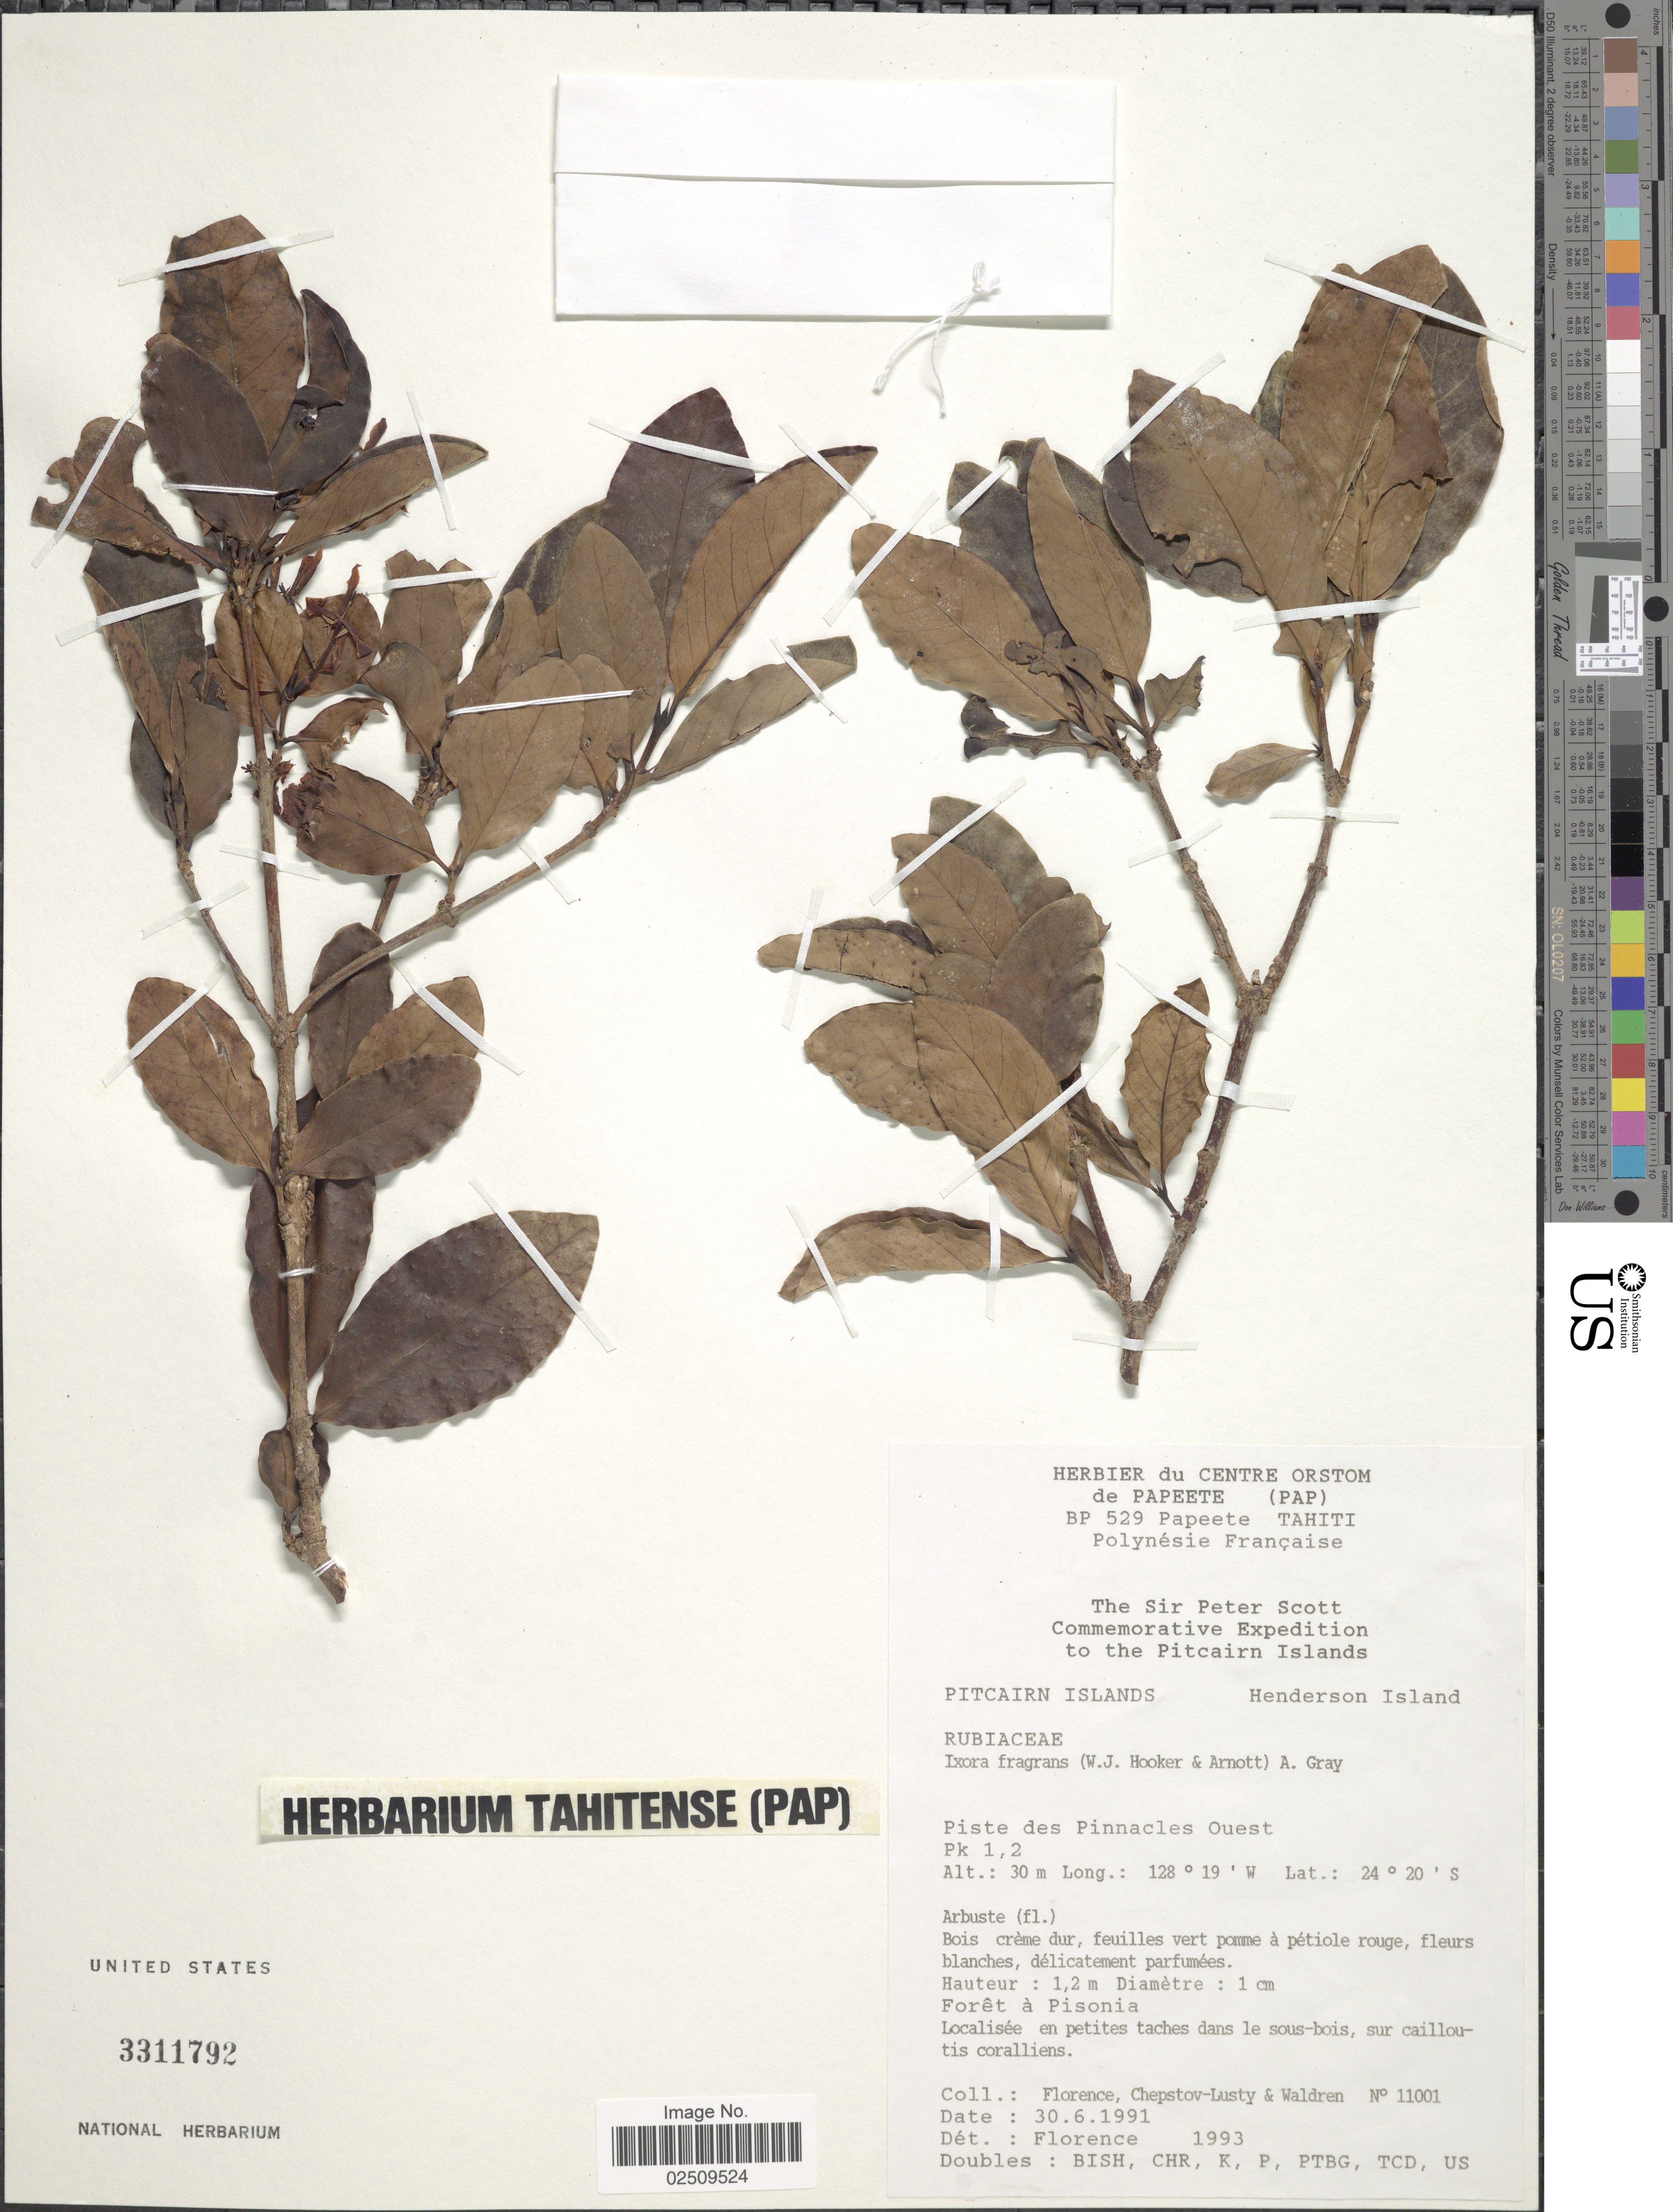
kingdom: Plantae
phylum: Tracheophyta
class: Magnoliopsida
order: Gentianales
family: Rubiaceae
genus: Ixora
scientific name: Ixora fragrans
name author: (Hook. & Arn.) A. Gray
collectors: -. Florence, -. Chepstov-lusty & Waldren, --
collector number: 11001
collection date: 1991-06-30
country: Pitcairn Islands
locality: Henderson Island, Piste des Pinnacles Ouest Pk 1, 2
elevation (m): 30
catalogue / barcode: US 3311792